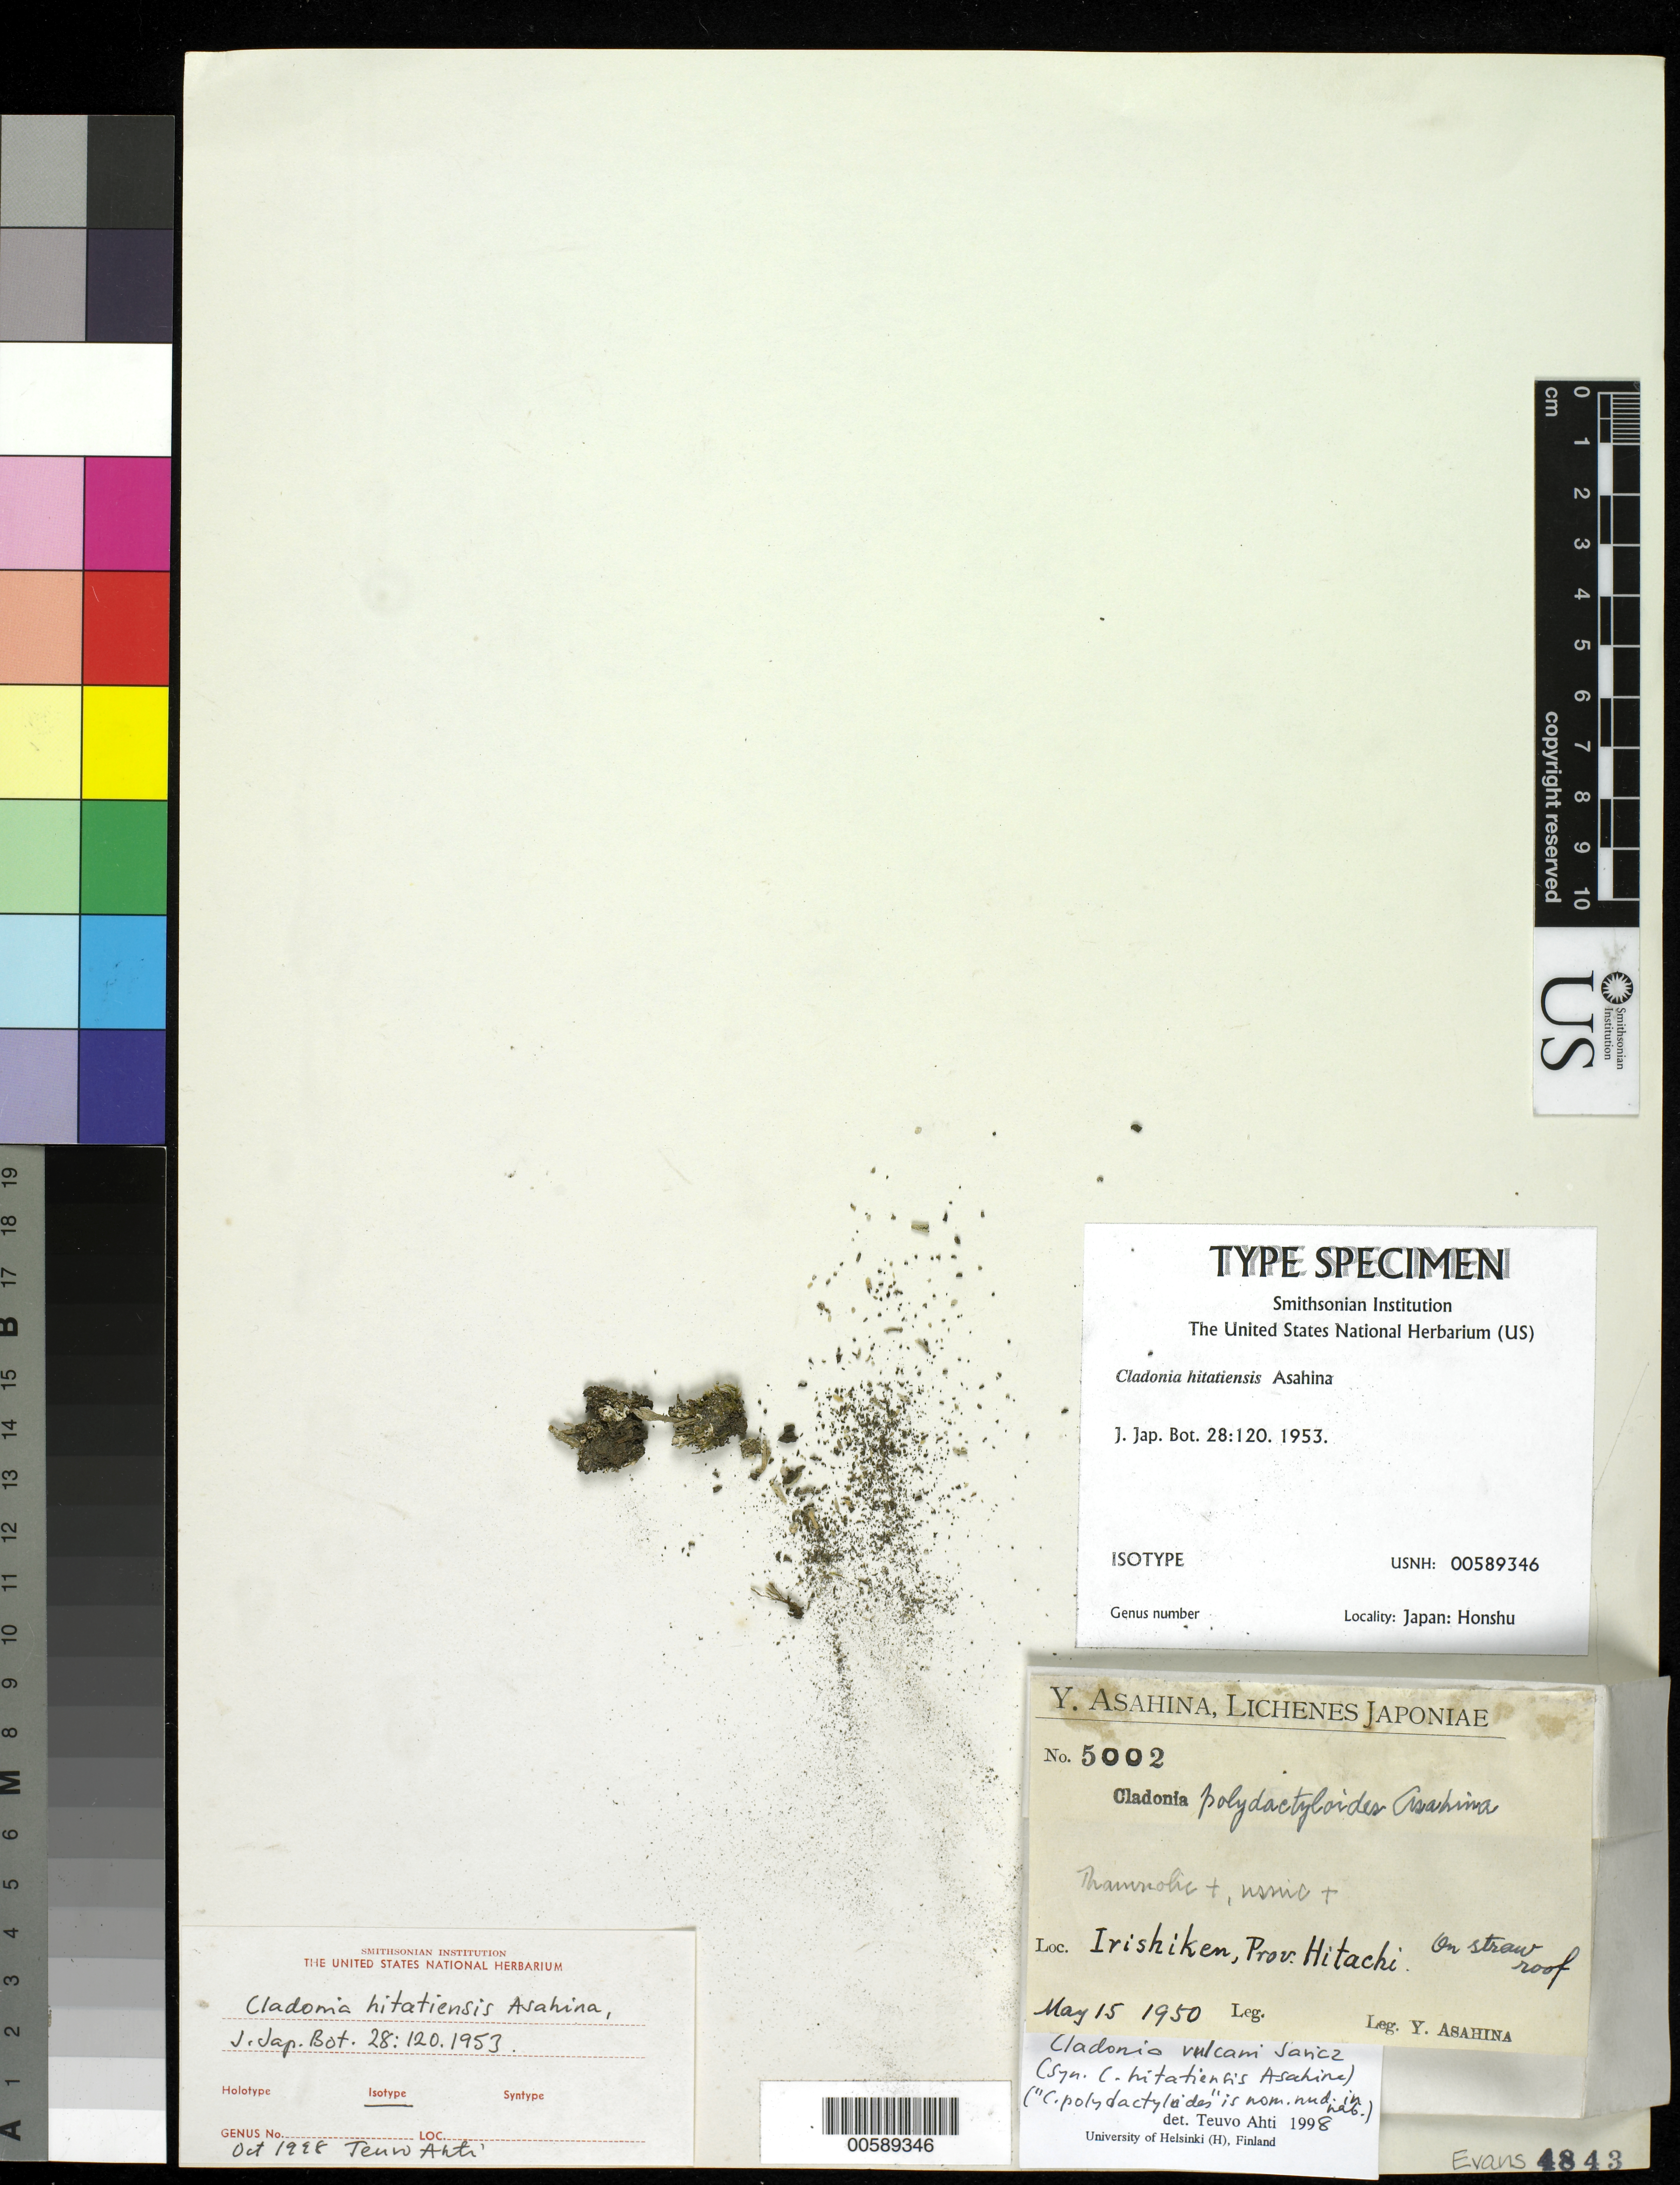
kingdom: Fungi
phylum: Ascomycota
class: Lecanoromycetes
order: Lecanorales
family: Cladoniaceae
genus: Cladonia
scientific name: Cladonia hitatiensis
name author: Asahina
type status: Isotype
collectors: Y. Asahina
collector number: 5002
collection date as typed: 15 May 1950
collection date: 1950-05-15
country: Japan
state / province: Ibaraki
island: Honshu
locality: Irisiken.